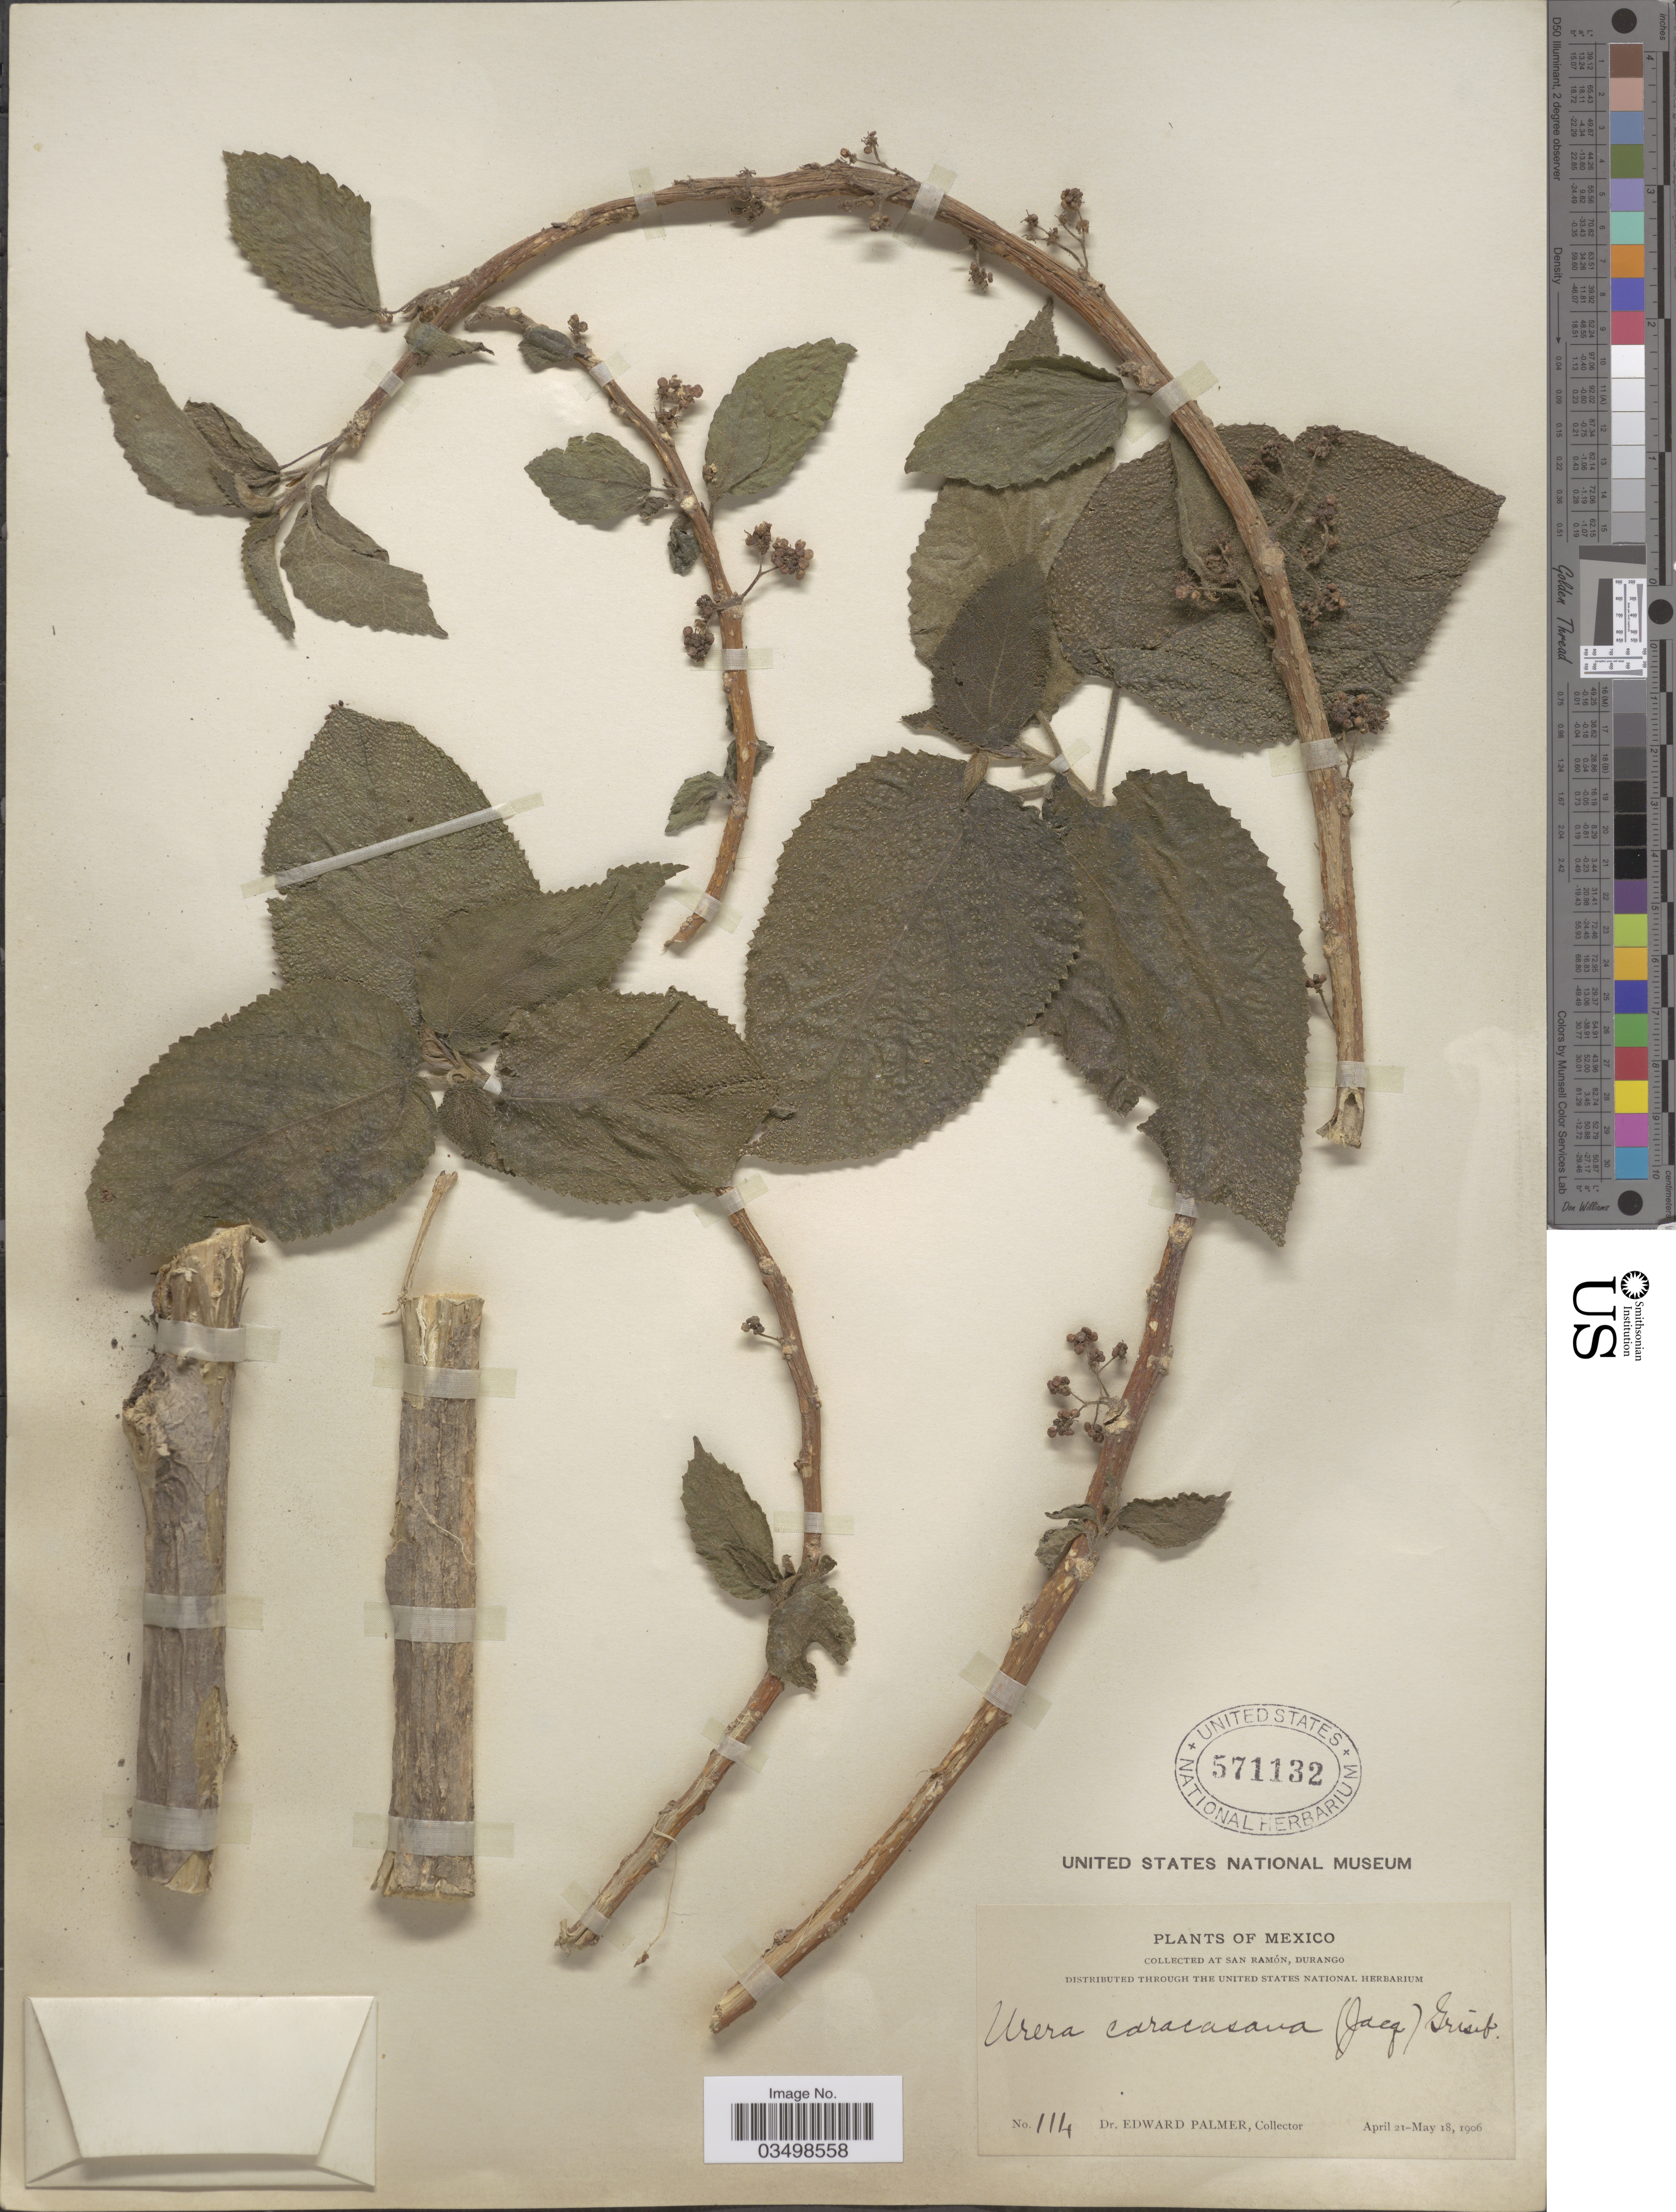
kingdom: Plantae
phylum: Tracheophyta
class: Magnoliopsida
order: Rosales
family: Urticaceae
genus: Urera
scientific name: Urera caracasana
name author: (Jacq.) Gaudich. ex Griseb.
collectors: E. Palmer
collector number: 114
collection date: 1906-04-21/1906-05-18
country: Mexico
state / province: Durango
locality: San Ramón.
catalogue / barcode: US 571132